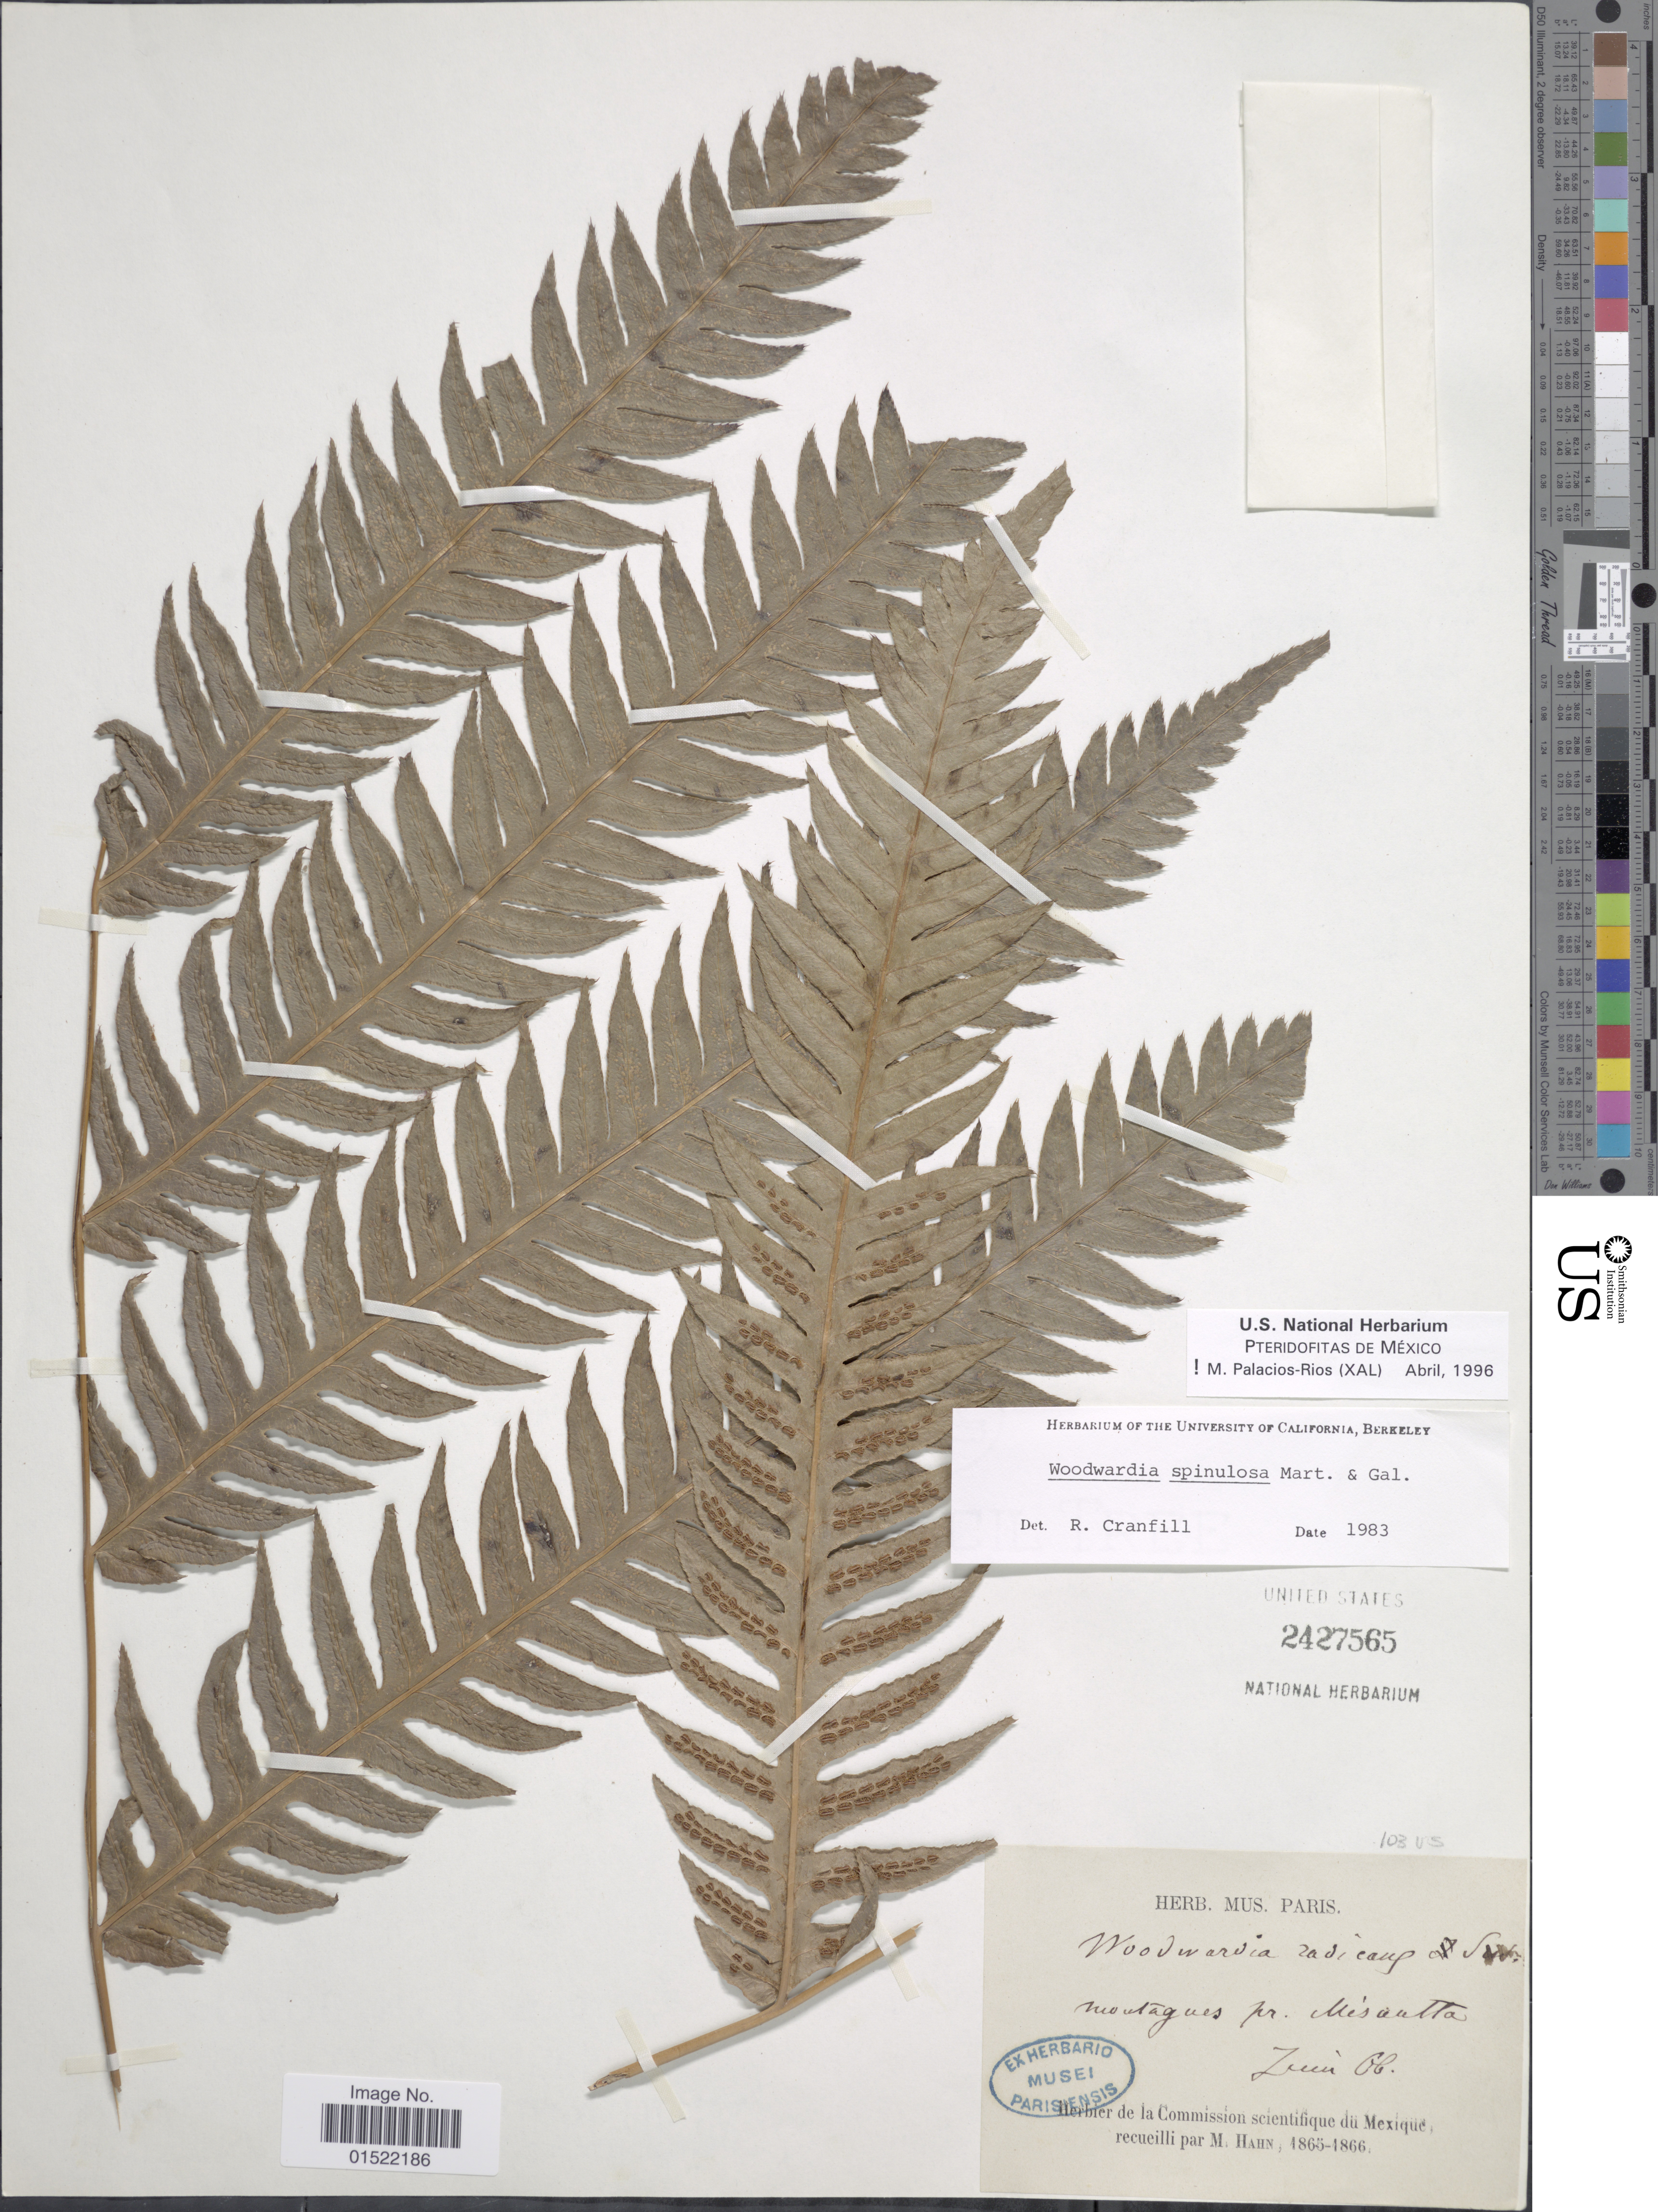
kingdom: Plantae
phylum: Tracheophyta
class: Polypodiopsida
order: Polypodiales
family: Blechnaceae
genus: Woodwardia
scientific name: Woodwardia spinulosa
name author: M. Martens & Galeotti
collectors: M. Hahn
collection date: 1866-06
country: Mexico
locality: Montagnes pr. Misantla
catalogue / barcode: US 2427565